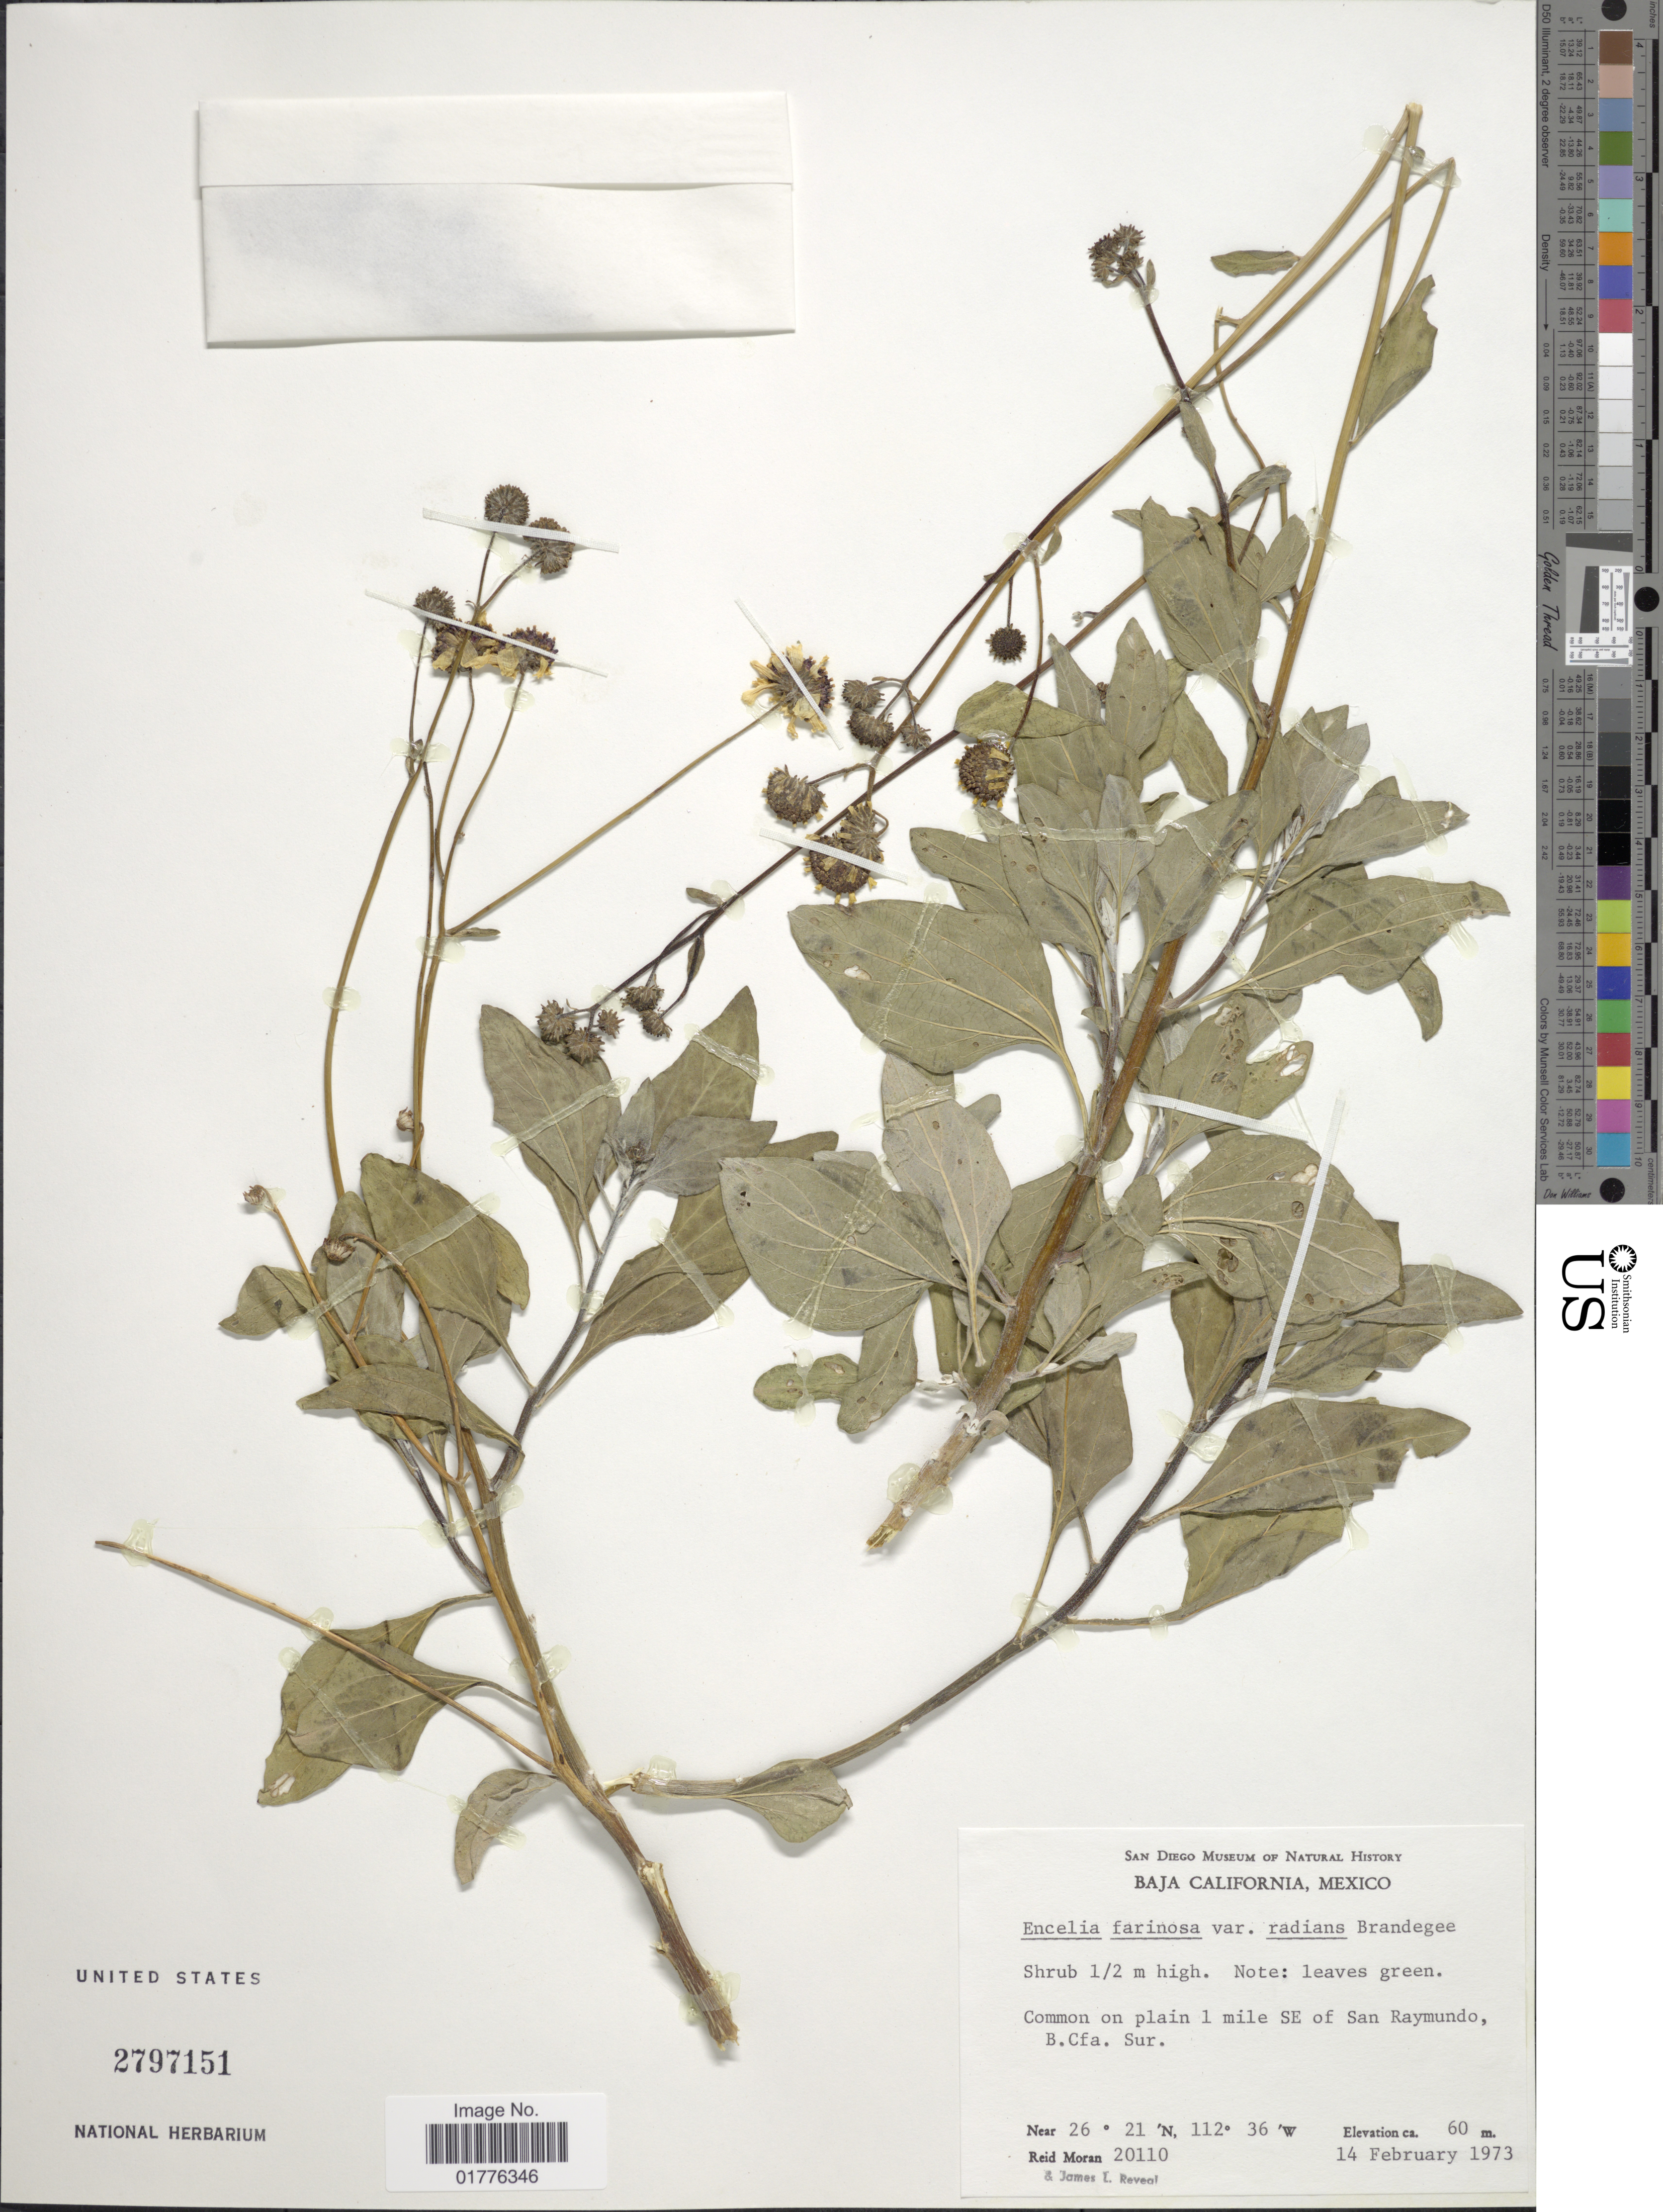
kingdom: Plantae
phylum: Tracheophyta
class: Magnoliopsida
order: Asterales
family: Asteraceae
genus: Encelia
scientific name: Encelia farinosa var. radians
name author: Brandegee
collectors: R. V. Moran & J. L. Reveal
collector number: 2010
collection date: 1973-02-14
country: Mexico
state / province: Baja California Sur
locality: Common on plain 1 mile SE of San Raymundo, B. Cfa. Sur.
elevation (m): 60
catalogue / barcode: US 2797151